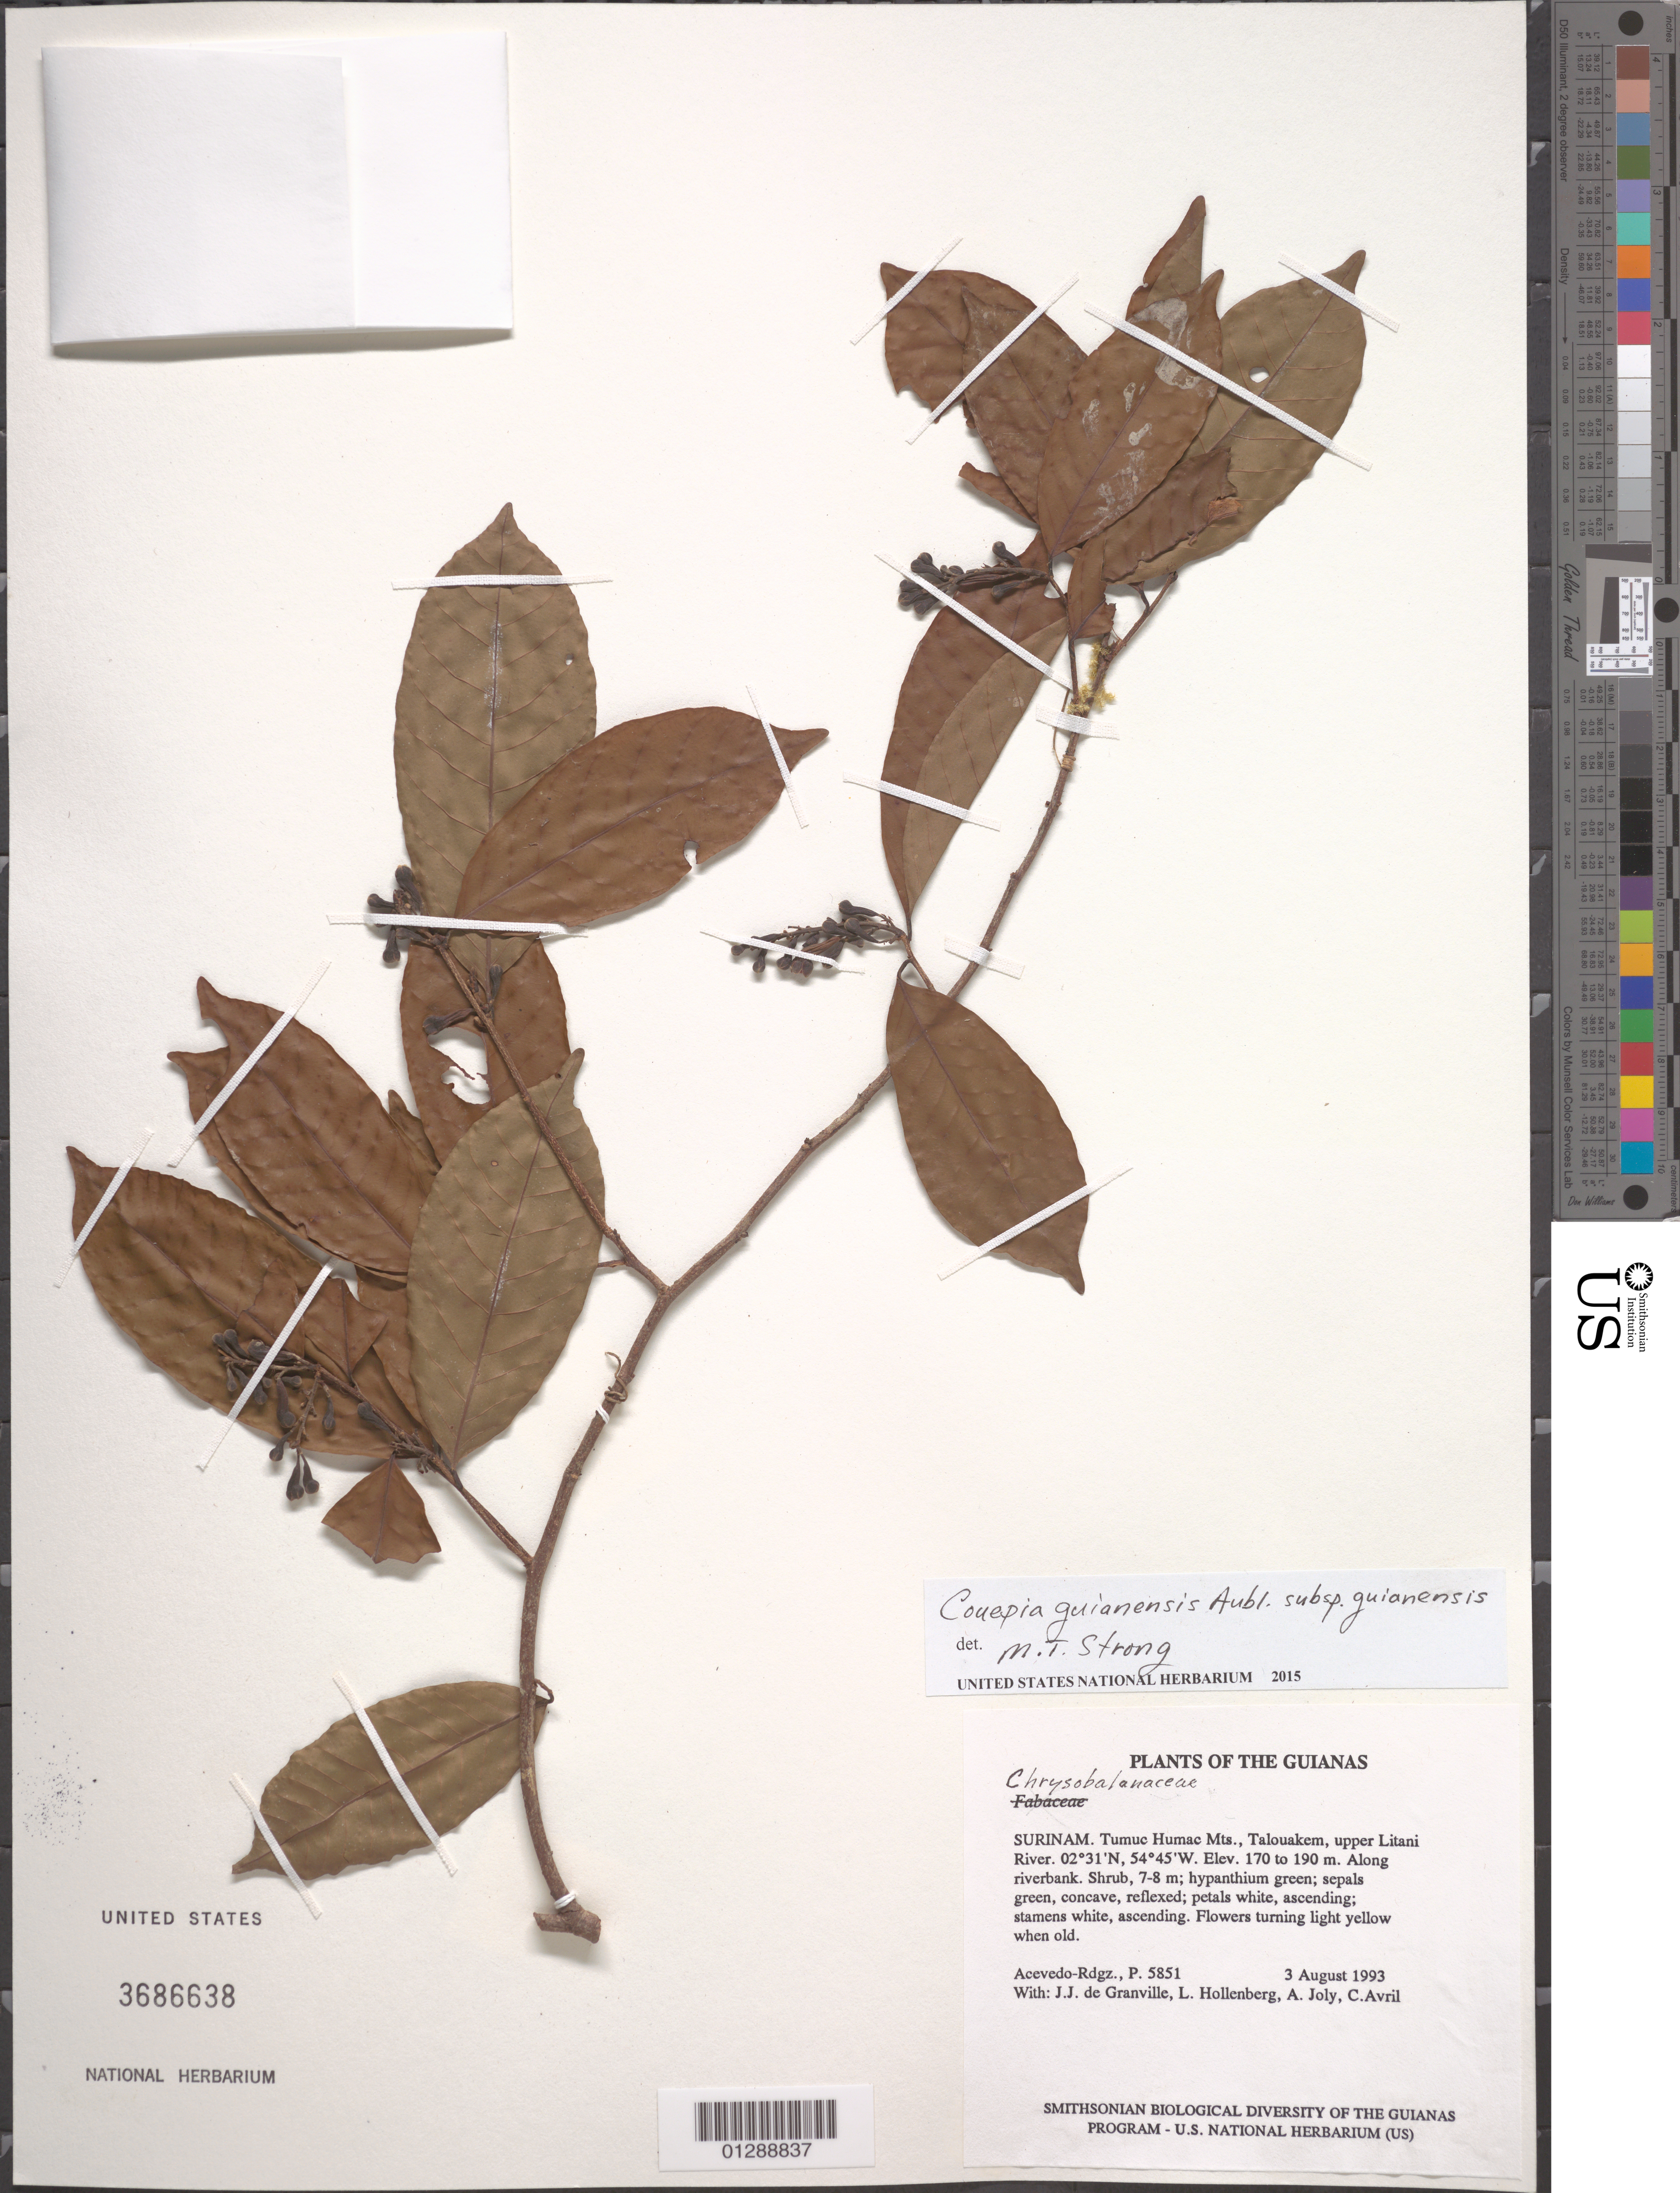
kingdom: Plantae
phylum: Tracheophyta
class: Magnoliopsida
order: Malpighiales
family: Chrysobalanaceae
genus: Couepia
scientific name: Couepia guianensis subsp. guianensis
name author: Aubl.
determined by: Strong, M. T., (US), Smithsonian Institution - National Museum of Natural History (UNITED STATES)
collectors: P. Acevedo-Rodr., J.-J. de Granville, L. Hollenberg, A. Joly & C. Avril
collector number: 5851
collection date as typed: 3 August 1993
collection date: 1993-08-03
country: Suriname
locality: Tumuc Humac Mts., Talouakem, upper Litani River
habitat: Along riverbank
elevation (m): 170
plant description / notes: US, MY, MO, K, P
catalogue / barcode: US 3686638